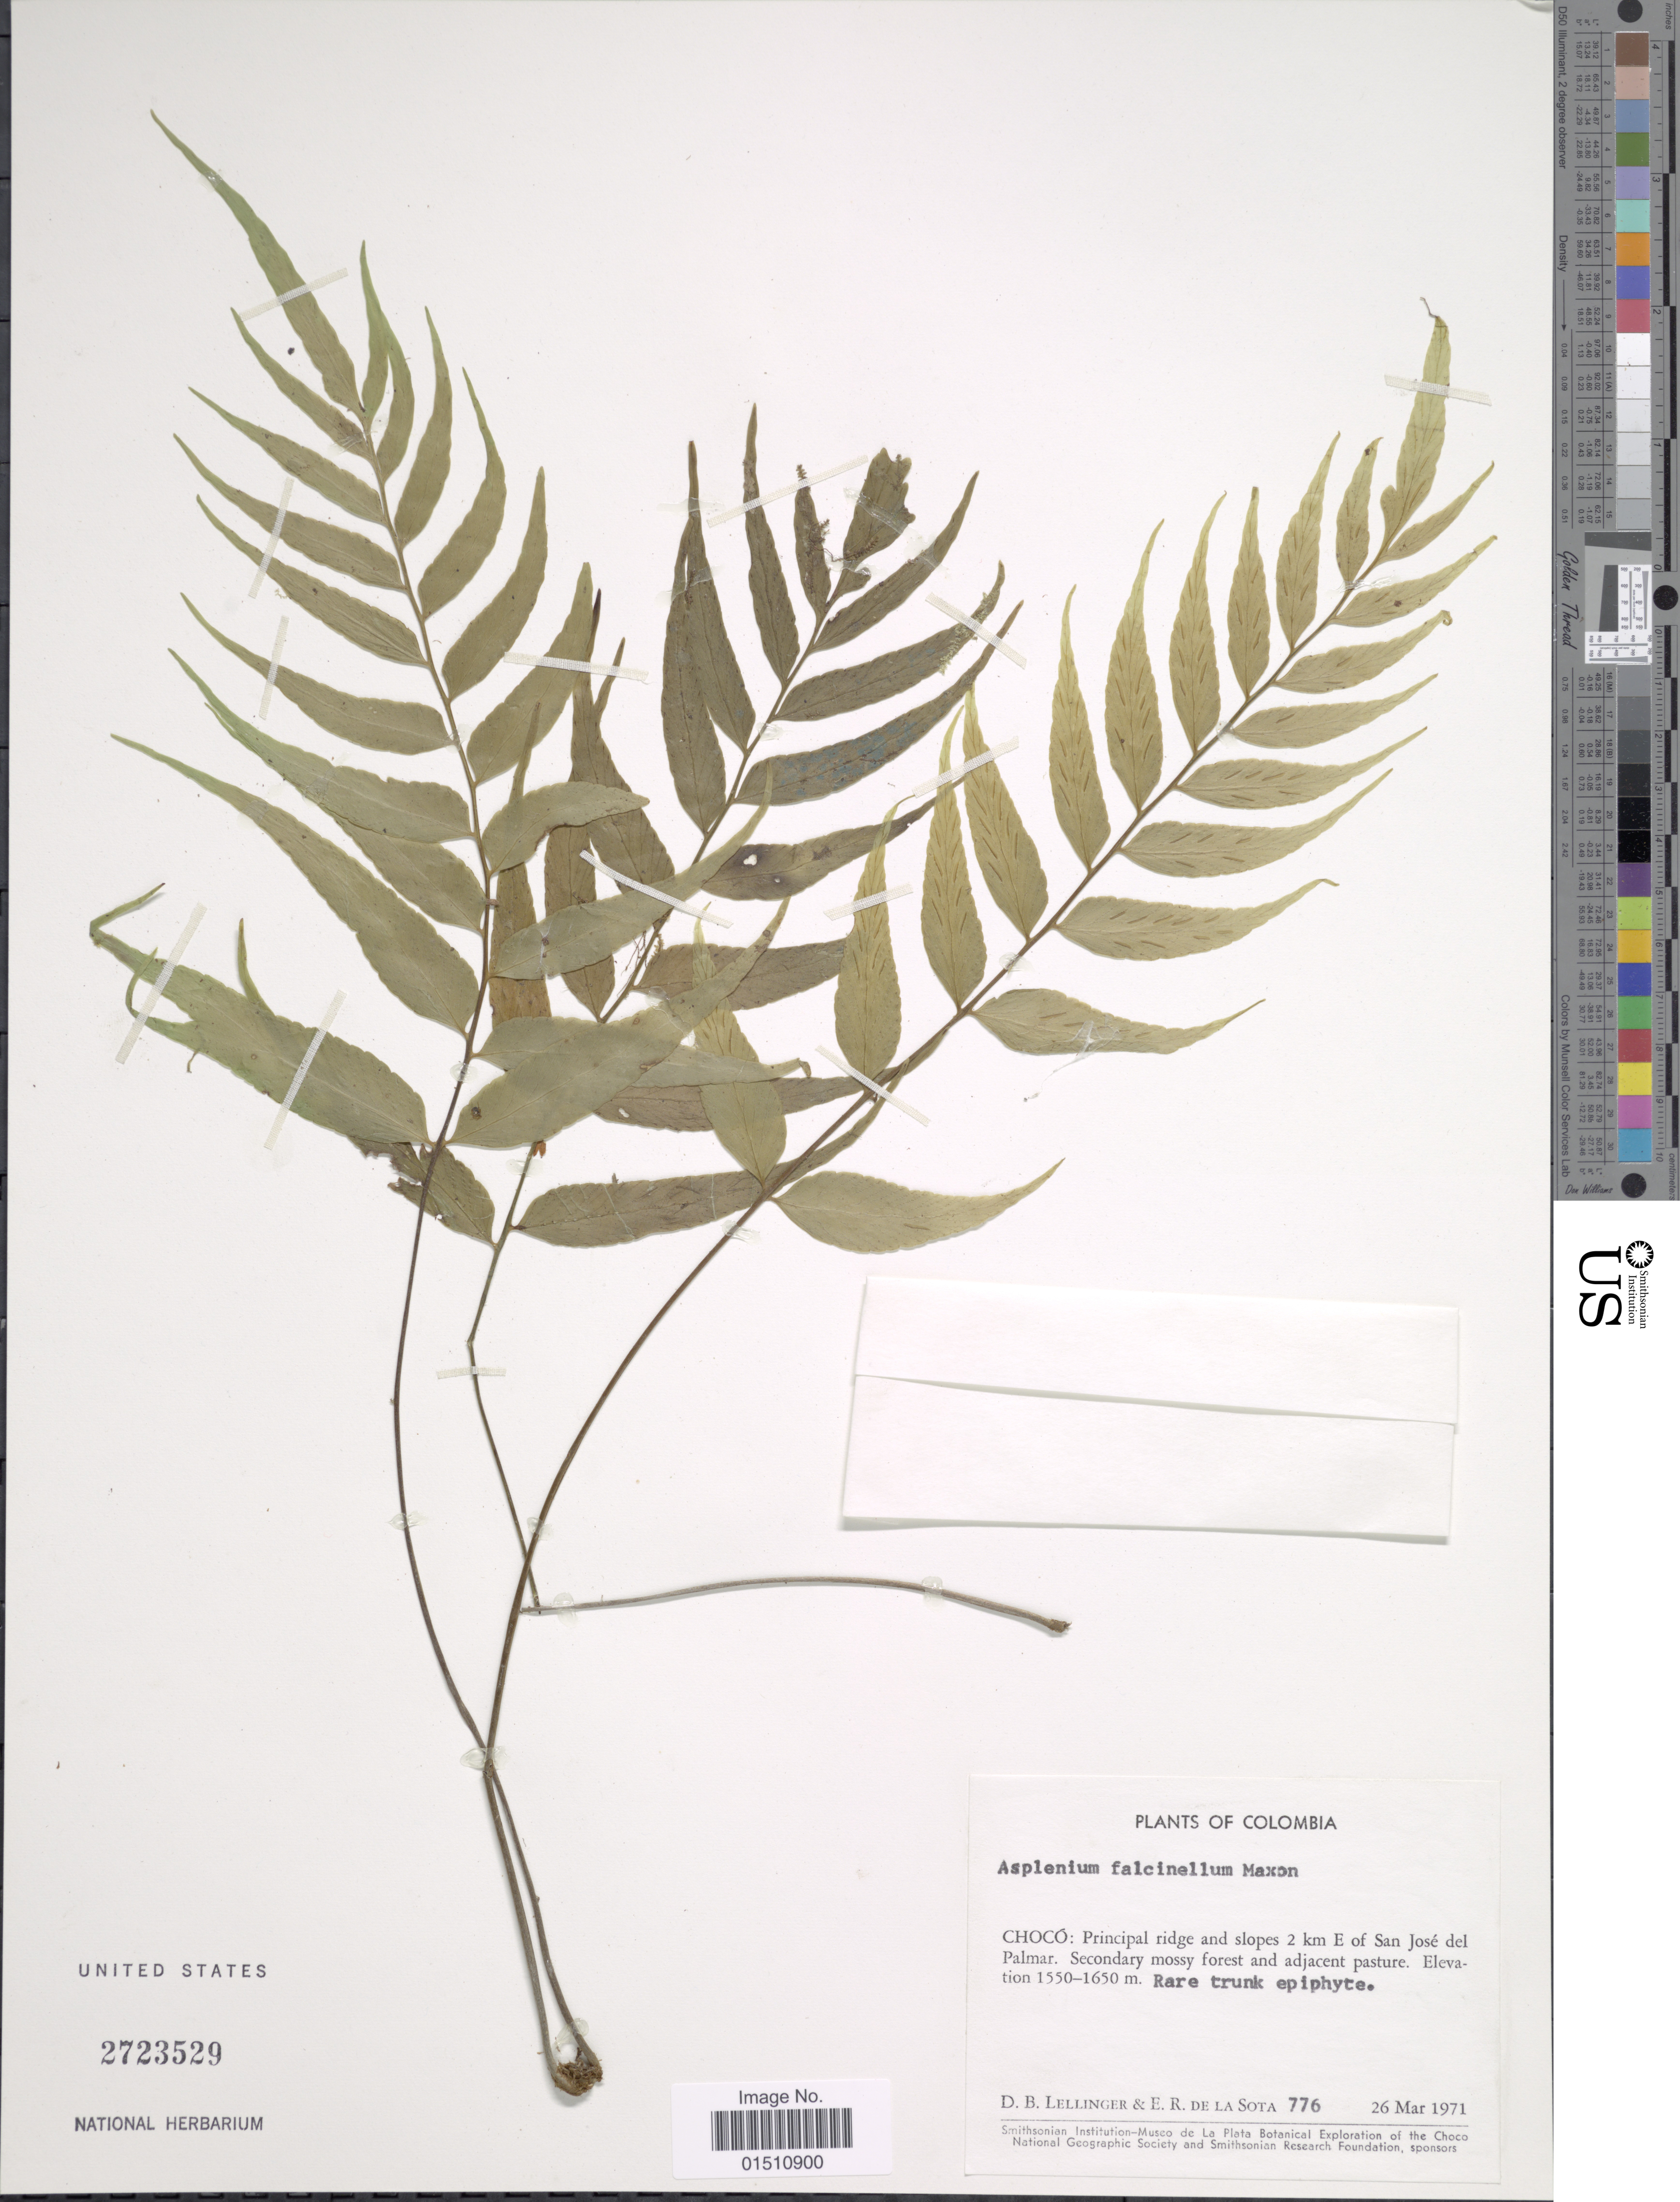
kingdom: Plantae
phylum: Tracheophyta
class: Polypodiopsida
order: Polypodiales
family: Aspleniaceae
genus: Asplenium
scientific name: Asplenium falcinellum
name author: Maxon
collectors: D. B. Lellinger & E. R. de la Sota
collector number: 776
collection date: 1971-03-26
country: Colombia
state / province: Chocó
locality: Colombia, Chocó: Principal ridge and slopes 2 km E of San José del Palmar.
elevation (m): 1550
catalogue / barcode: US 2723529